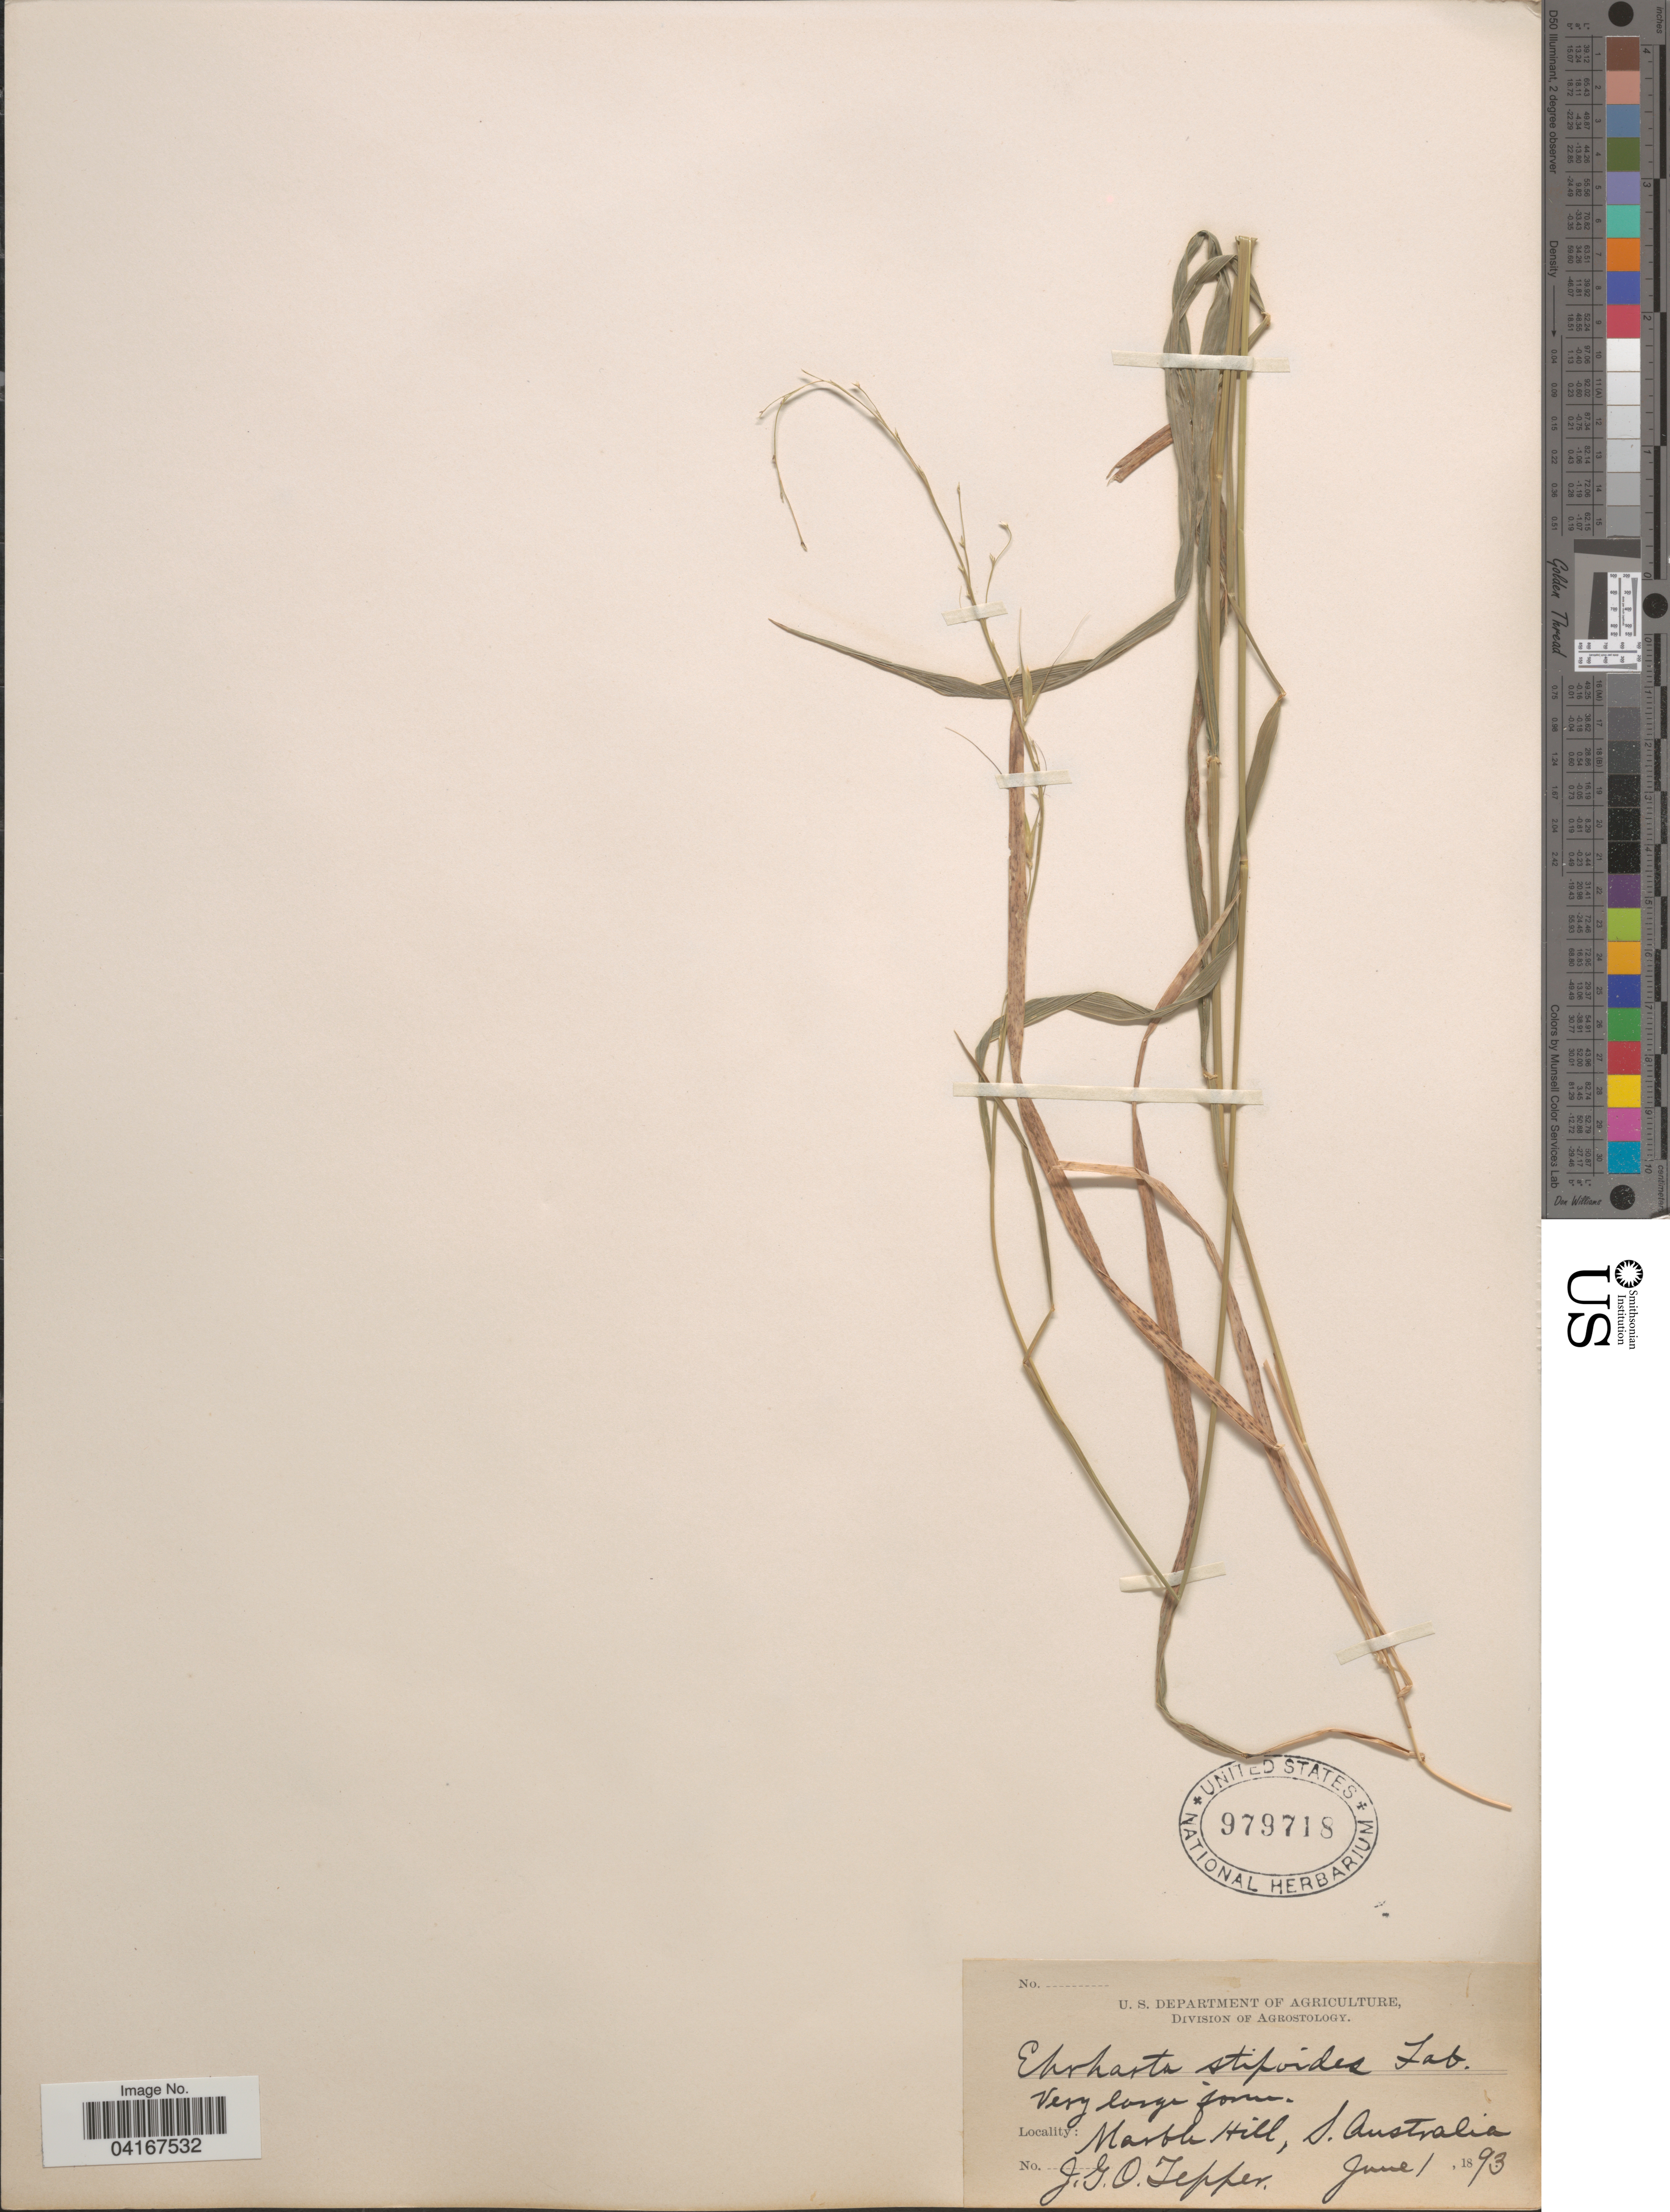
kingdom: Plantae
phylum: Tracheophyta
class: Liliopsida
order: Poales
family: Poaceae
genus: Microlaena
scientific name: Microlaena stipoides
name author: (Labill.) R. Br.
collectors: J. Tepper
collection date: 1893-06-01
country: Australia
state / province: South Australia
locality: Marble Hill, S. Australia.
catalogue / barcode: US 979718